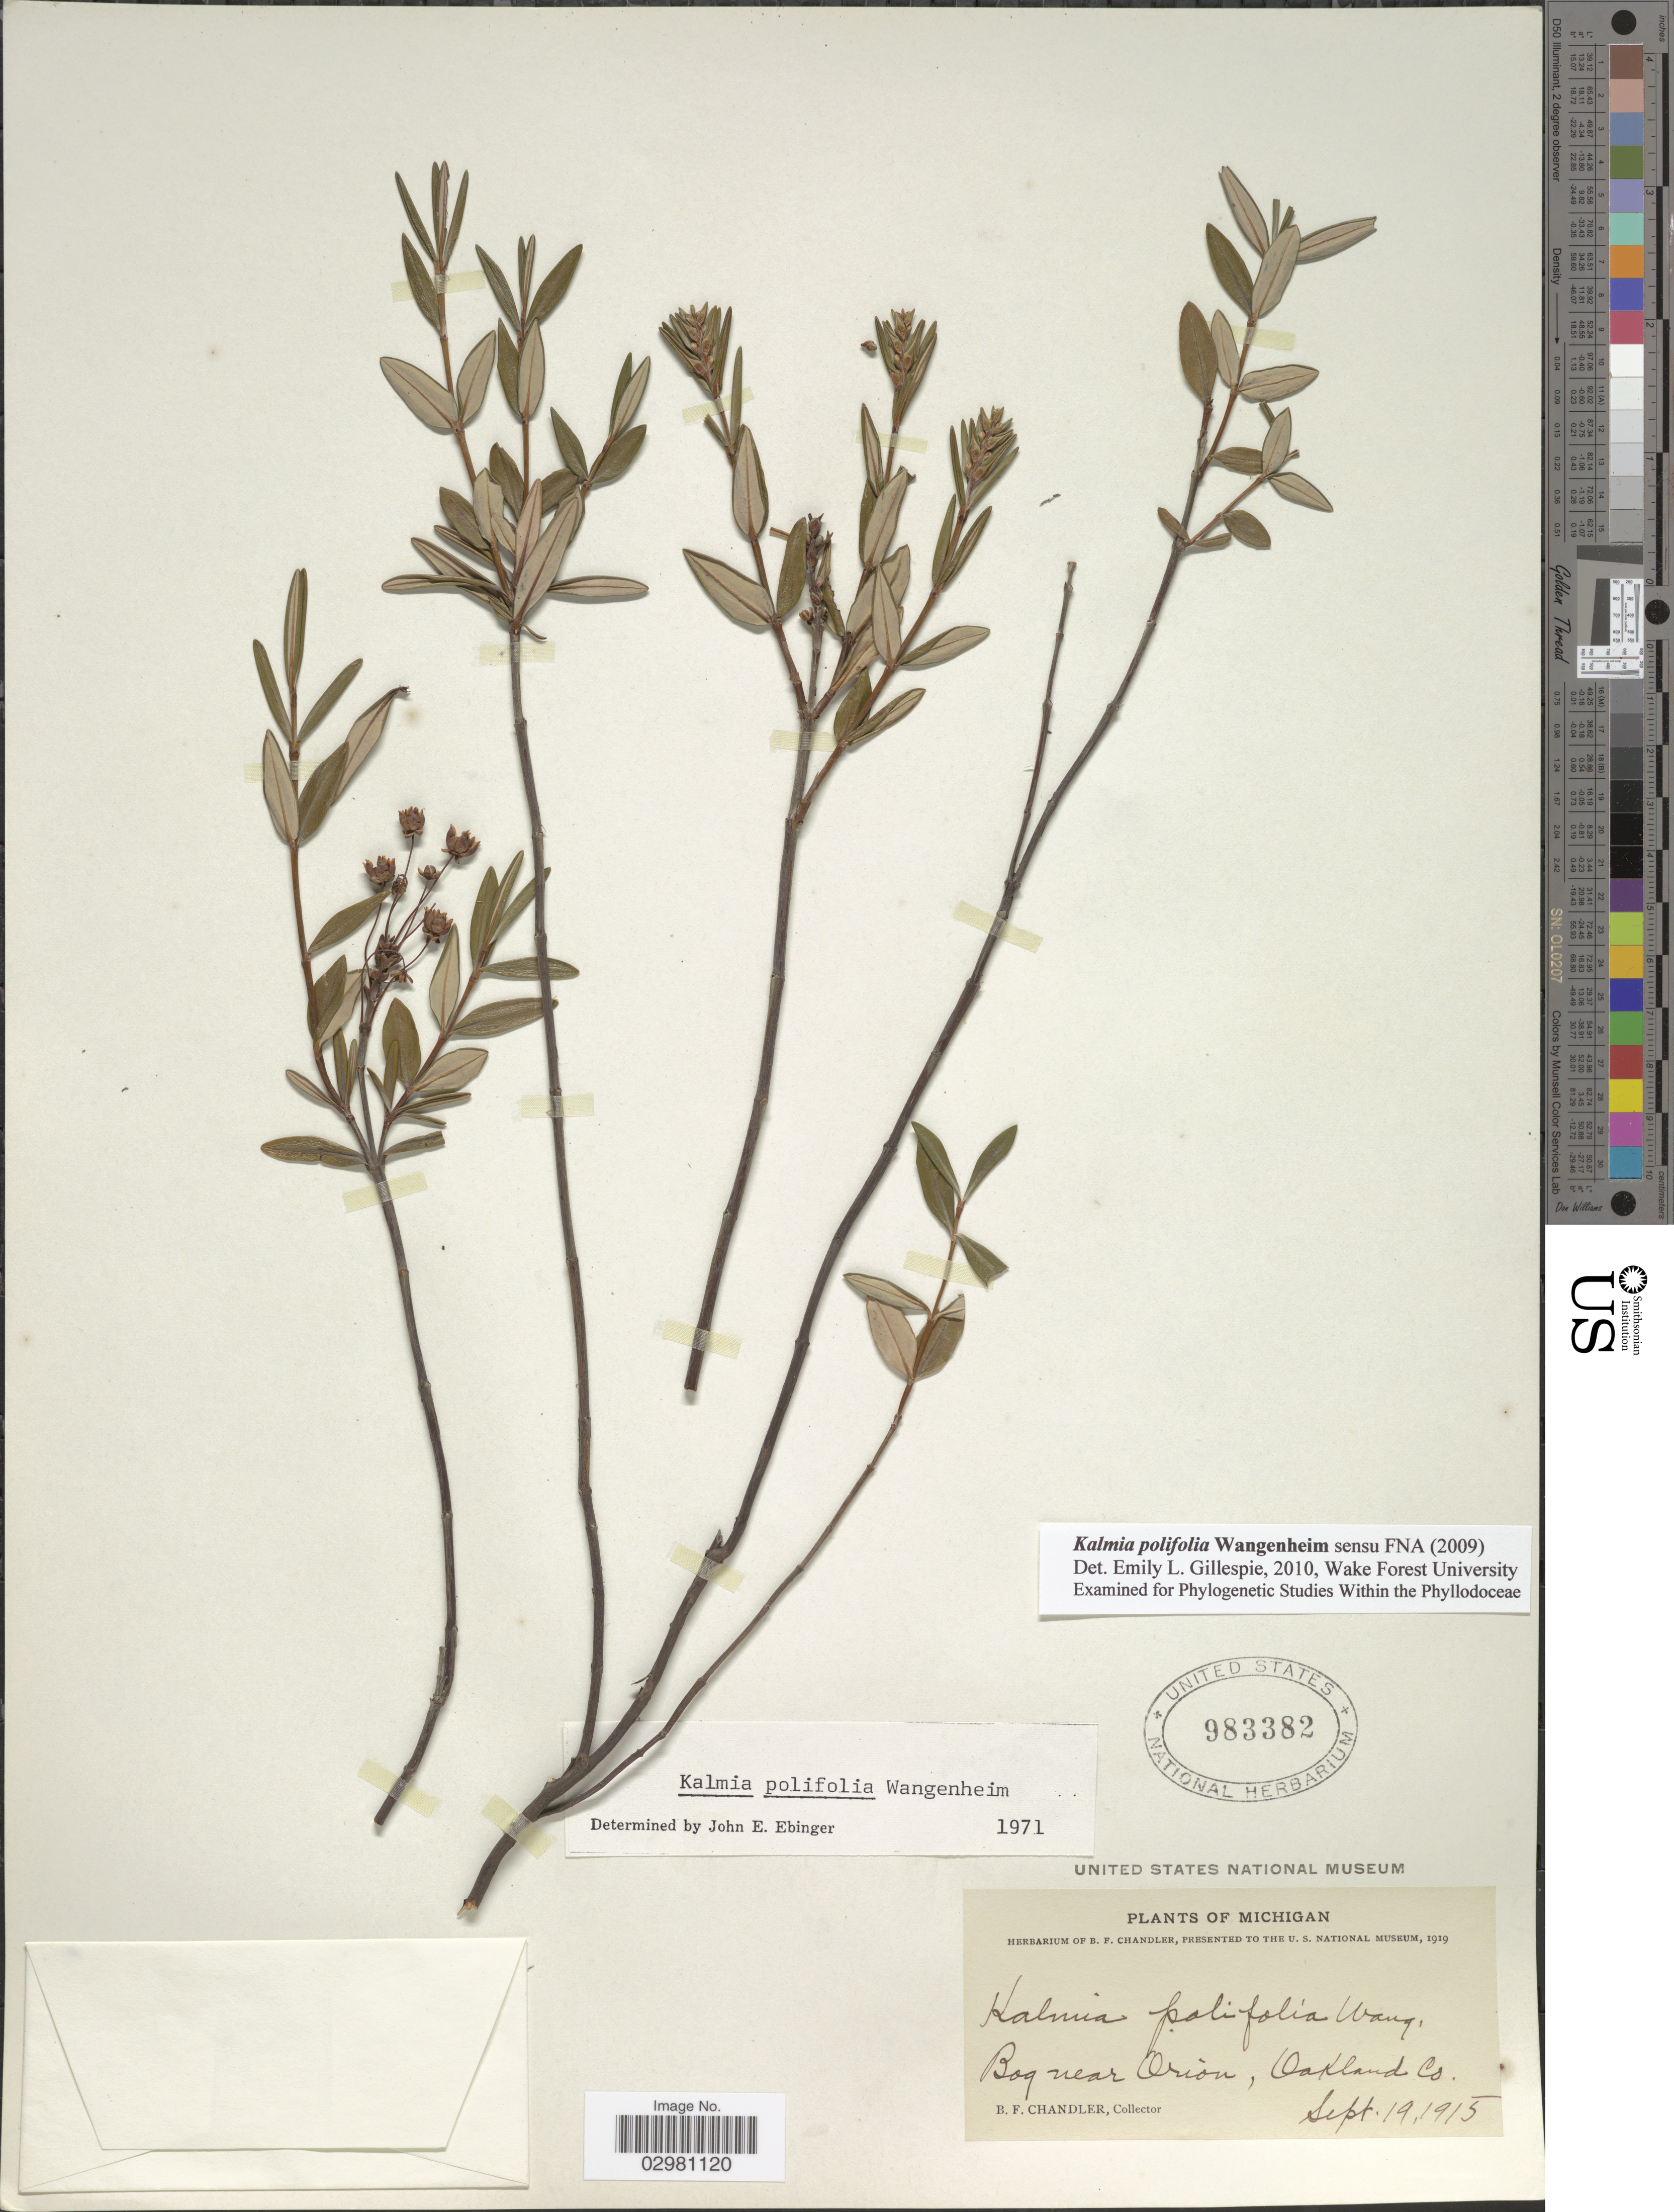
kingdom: Plantae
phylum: Tracheophyta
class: Magnoliopsida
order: Ericales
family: Ericaceae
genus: Kalmia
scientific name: Kalmia polifolia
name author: Wangenh.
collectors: B. F. Chandler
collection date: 1915-09-19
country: United States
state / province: Michigan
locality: Bog near Orion, Oakland Co.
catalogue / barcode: US 983382